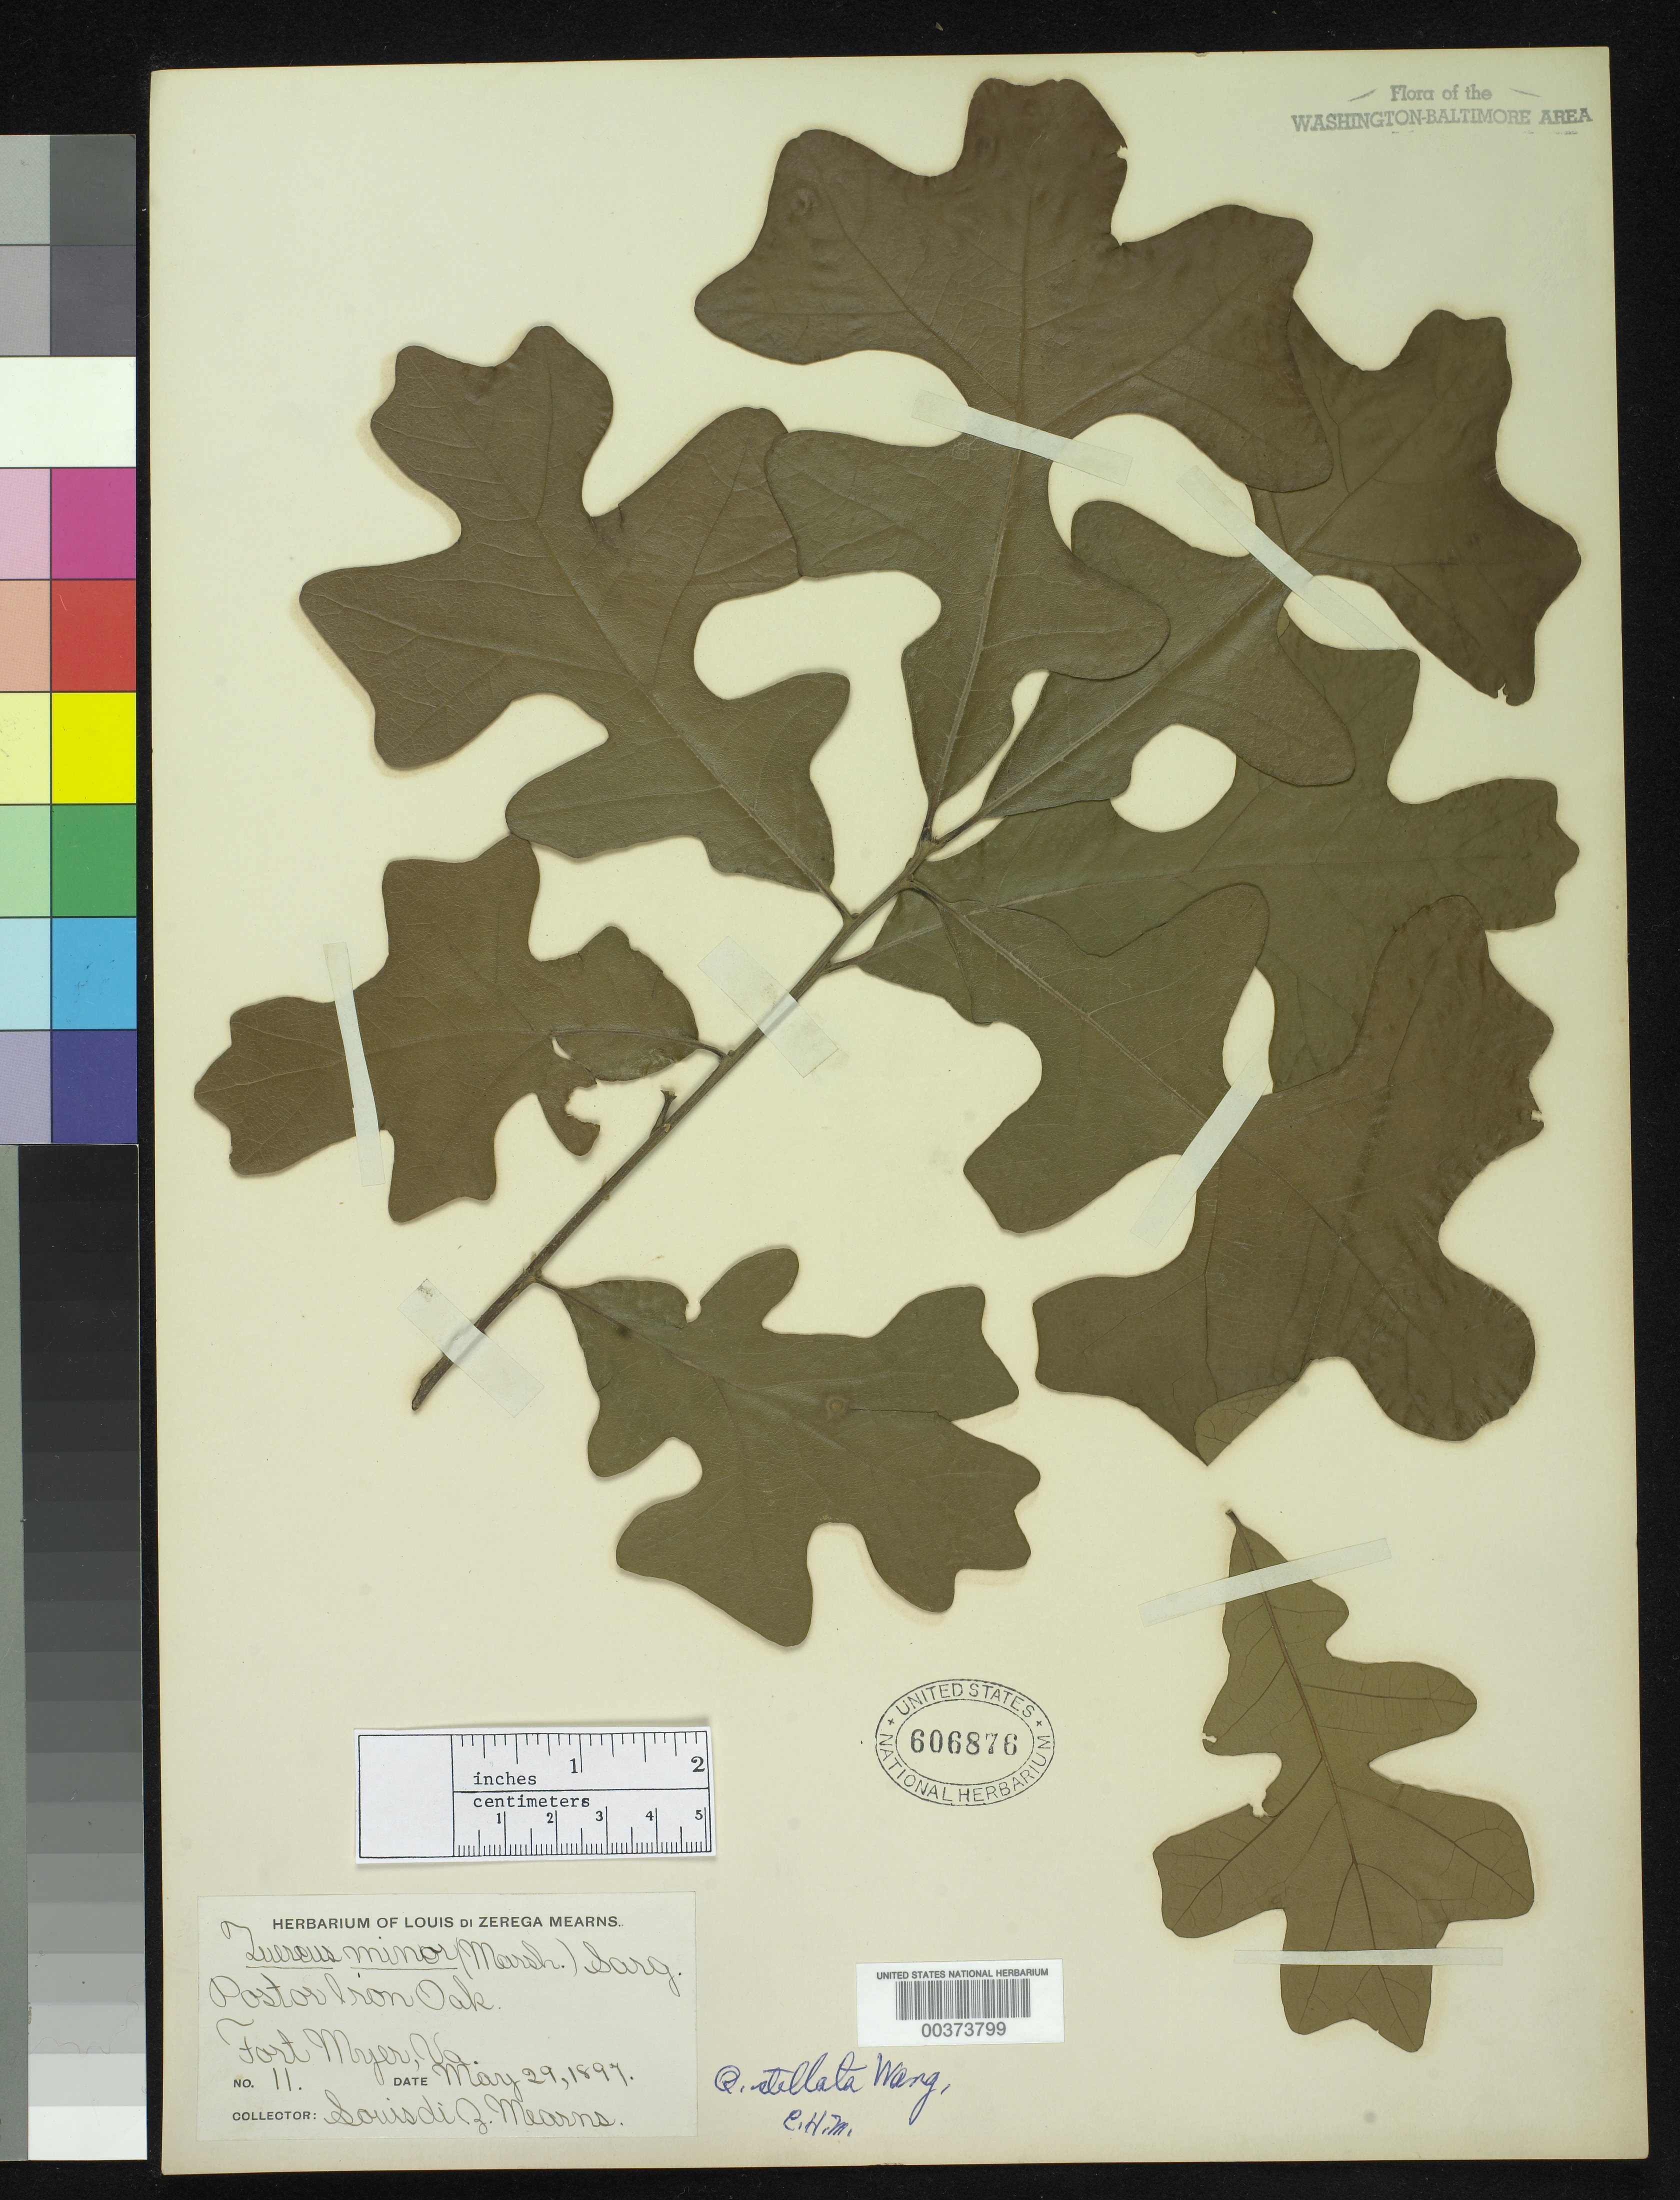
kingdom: Plantae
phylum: Tracheophyta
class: Magnoliopsida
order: Fagales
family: Fagaceae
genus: Quercus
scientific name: Quercus stellata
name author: Wangenh.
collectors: L. D. Mearns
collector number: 11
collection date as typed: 29 May 1897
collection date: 1897-05-29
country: United States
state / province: Virginia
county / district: Arlington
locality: Fort Myers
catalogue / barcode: US 606876